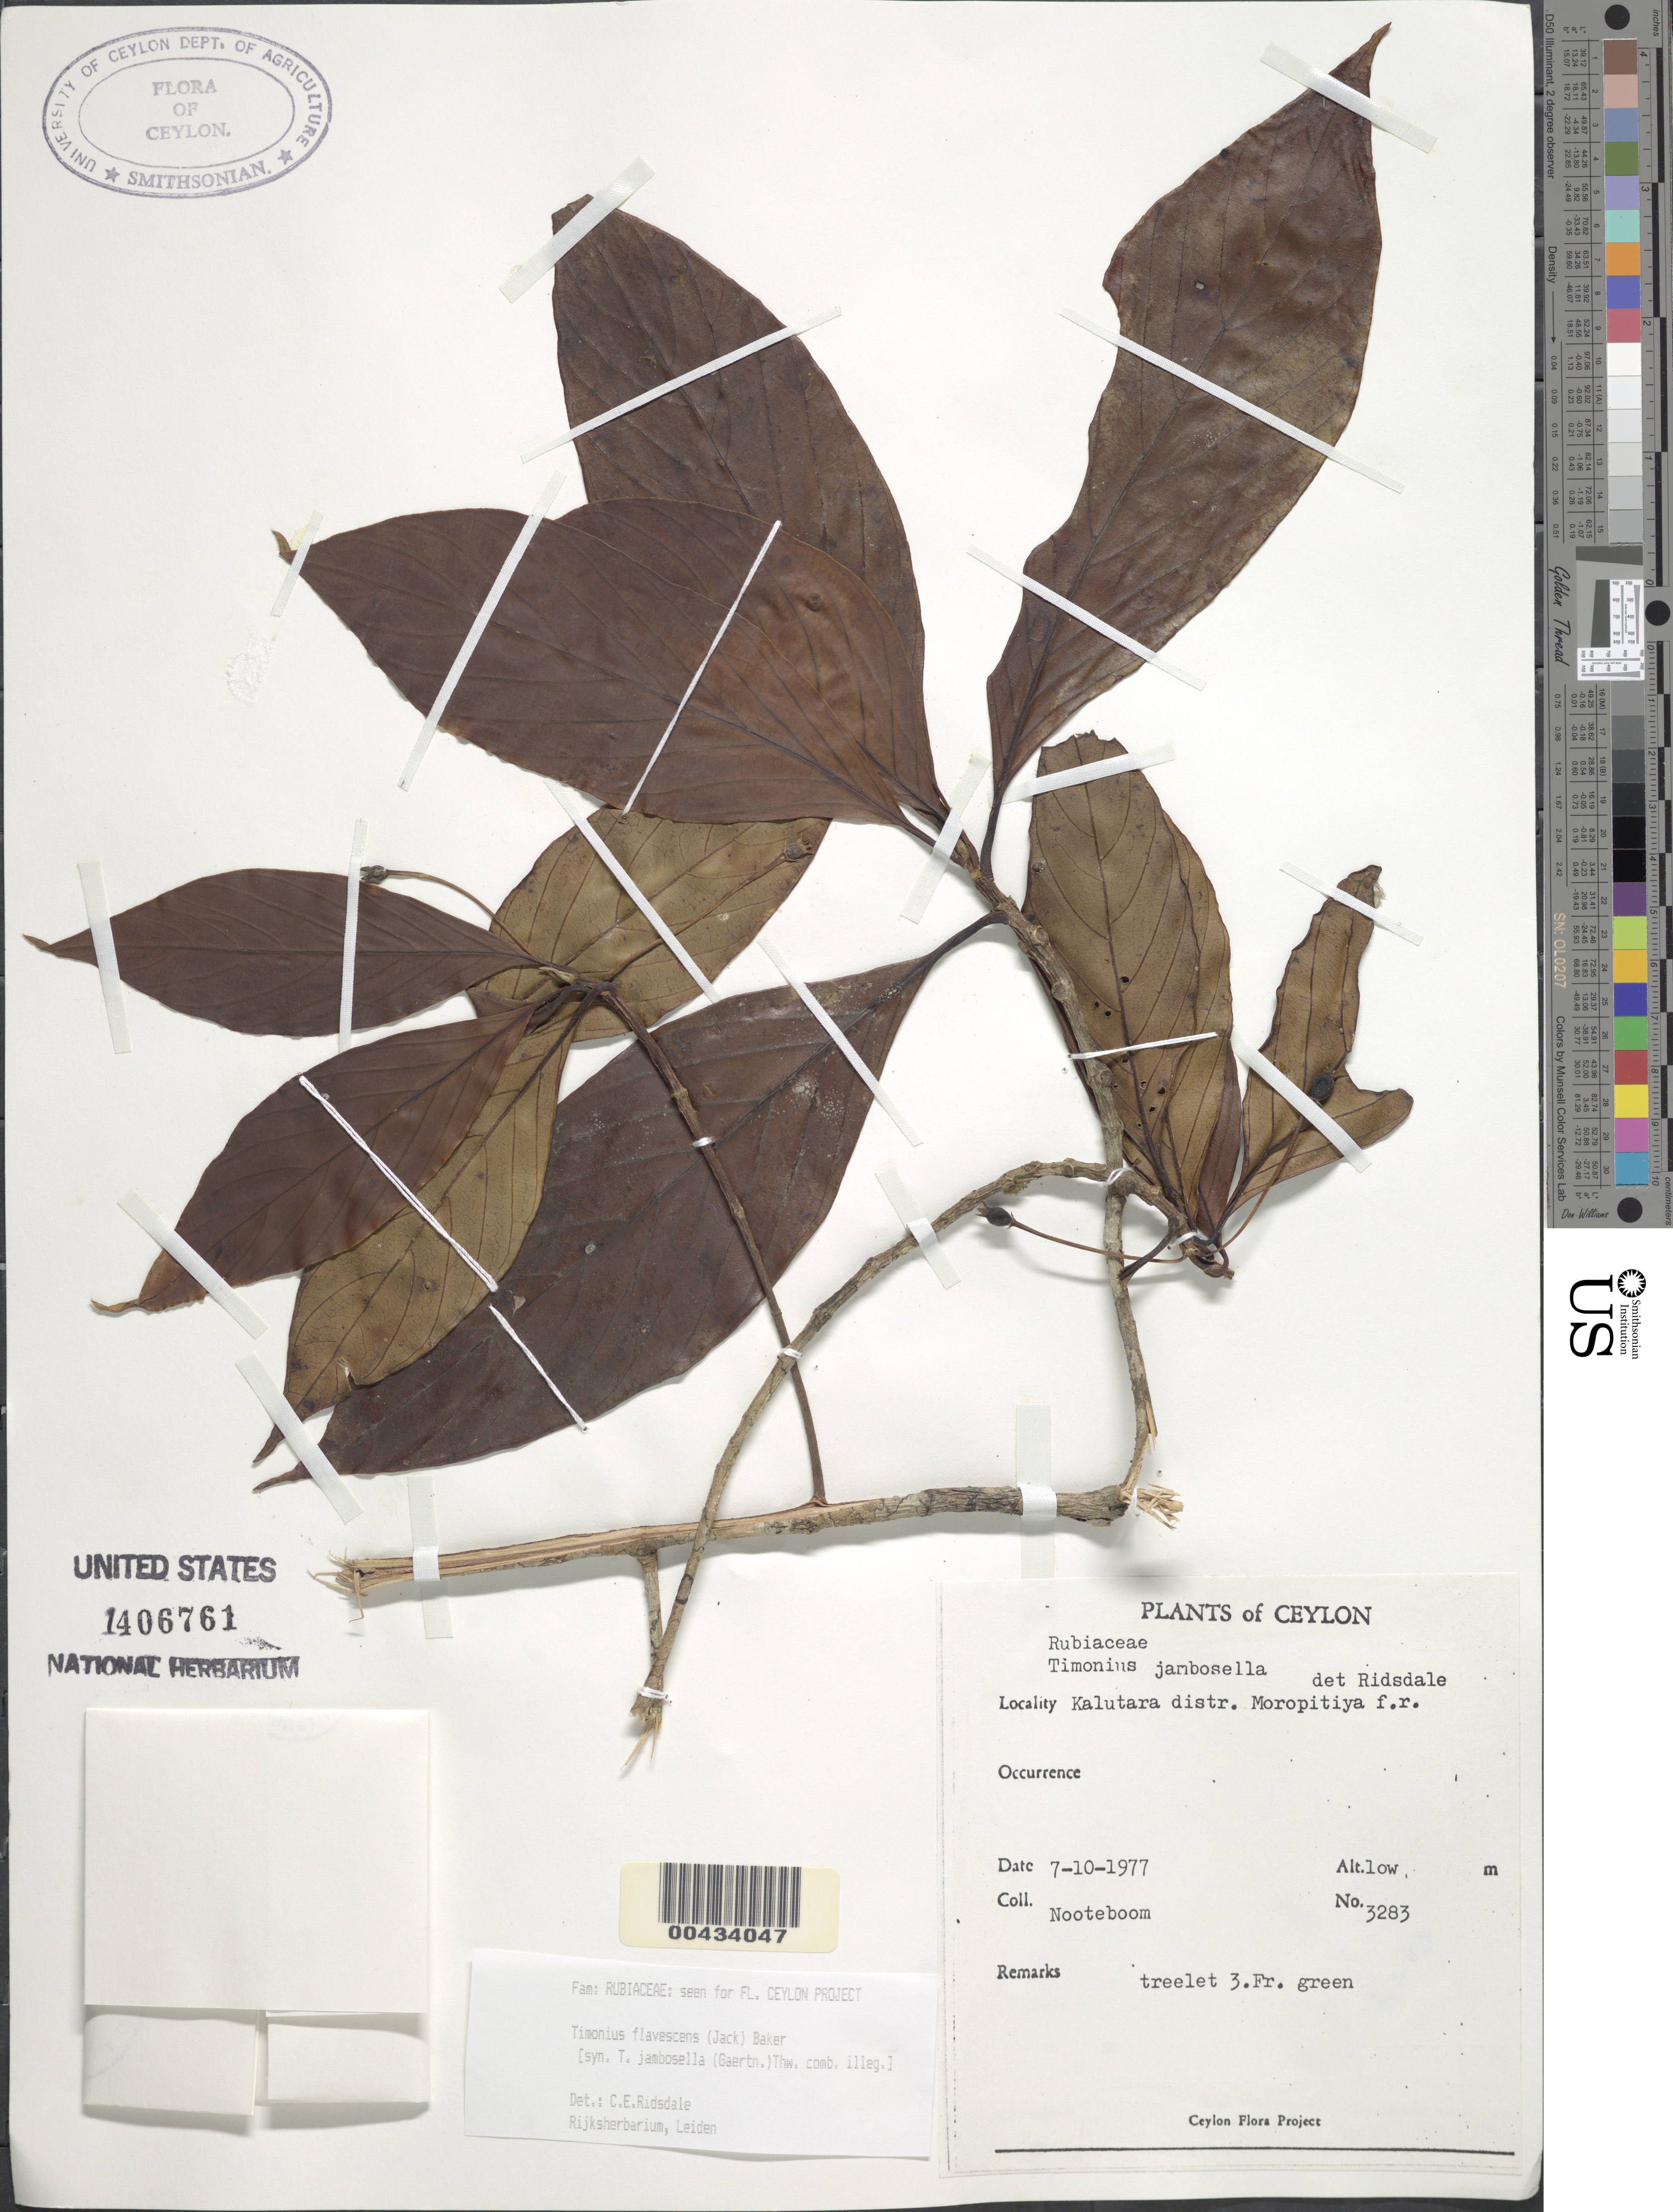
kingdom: Plantae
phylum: Tracheophyta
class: Magnoliopsida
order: Gentianales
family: Rubiaceae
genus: Timonius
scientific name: Timonius flavescens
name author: (Jack) Baker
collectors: H. P. Nooteboom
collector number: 3283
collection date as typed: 10 Jul 1977 or 07 Oct 1977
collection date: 1977-07-10 or 1977-10-07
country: Sri Lanka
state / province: Western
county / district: Kalutara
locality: Morapitiya FR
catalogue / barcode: US 1406761